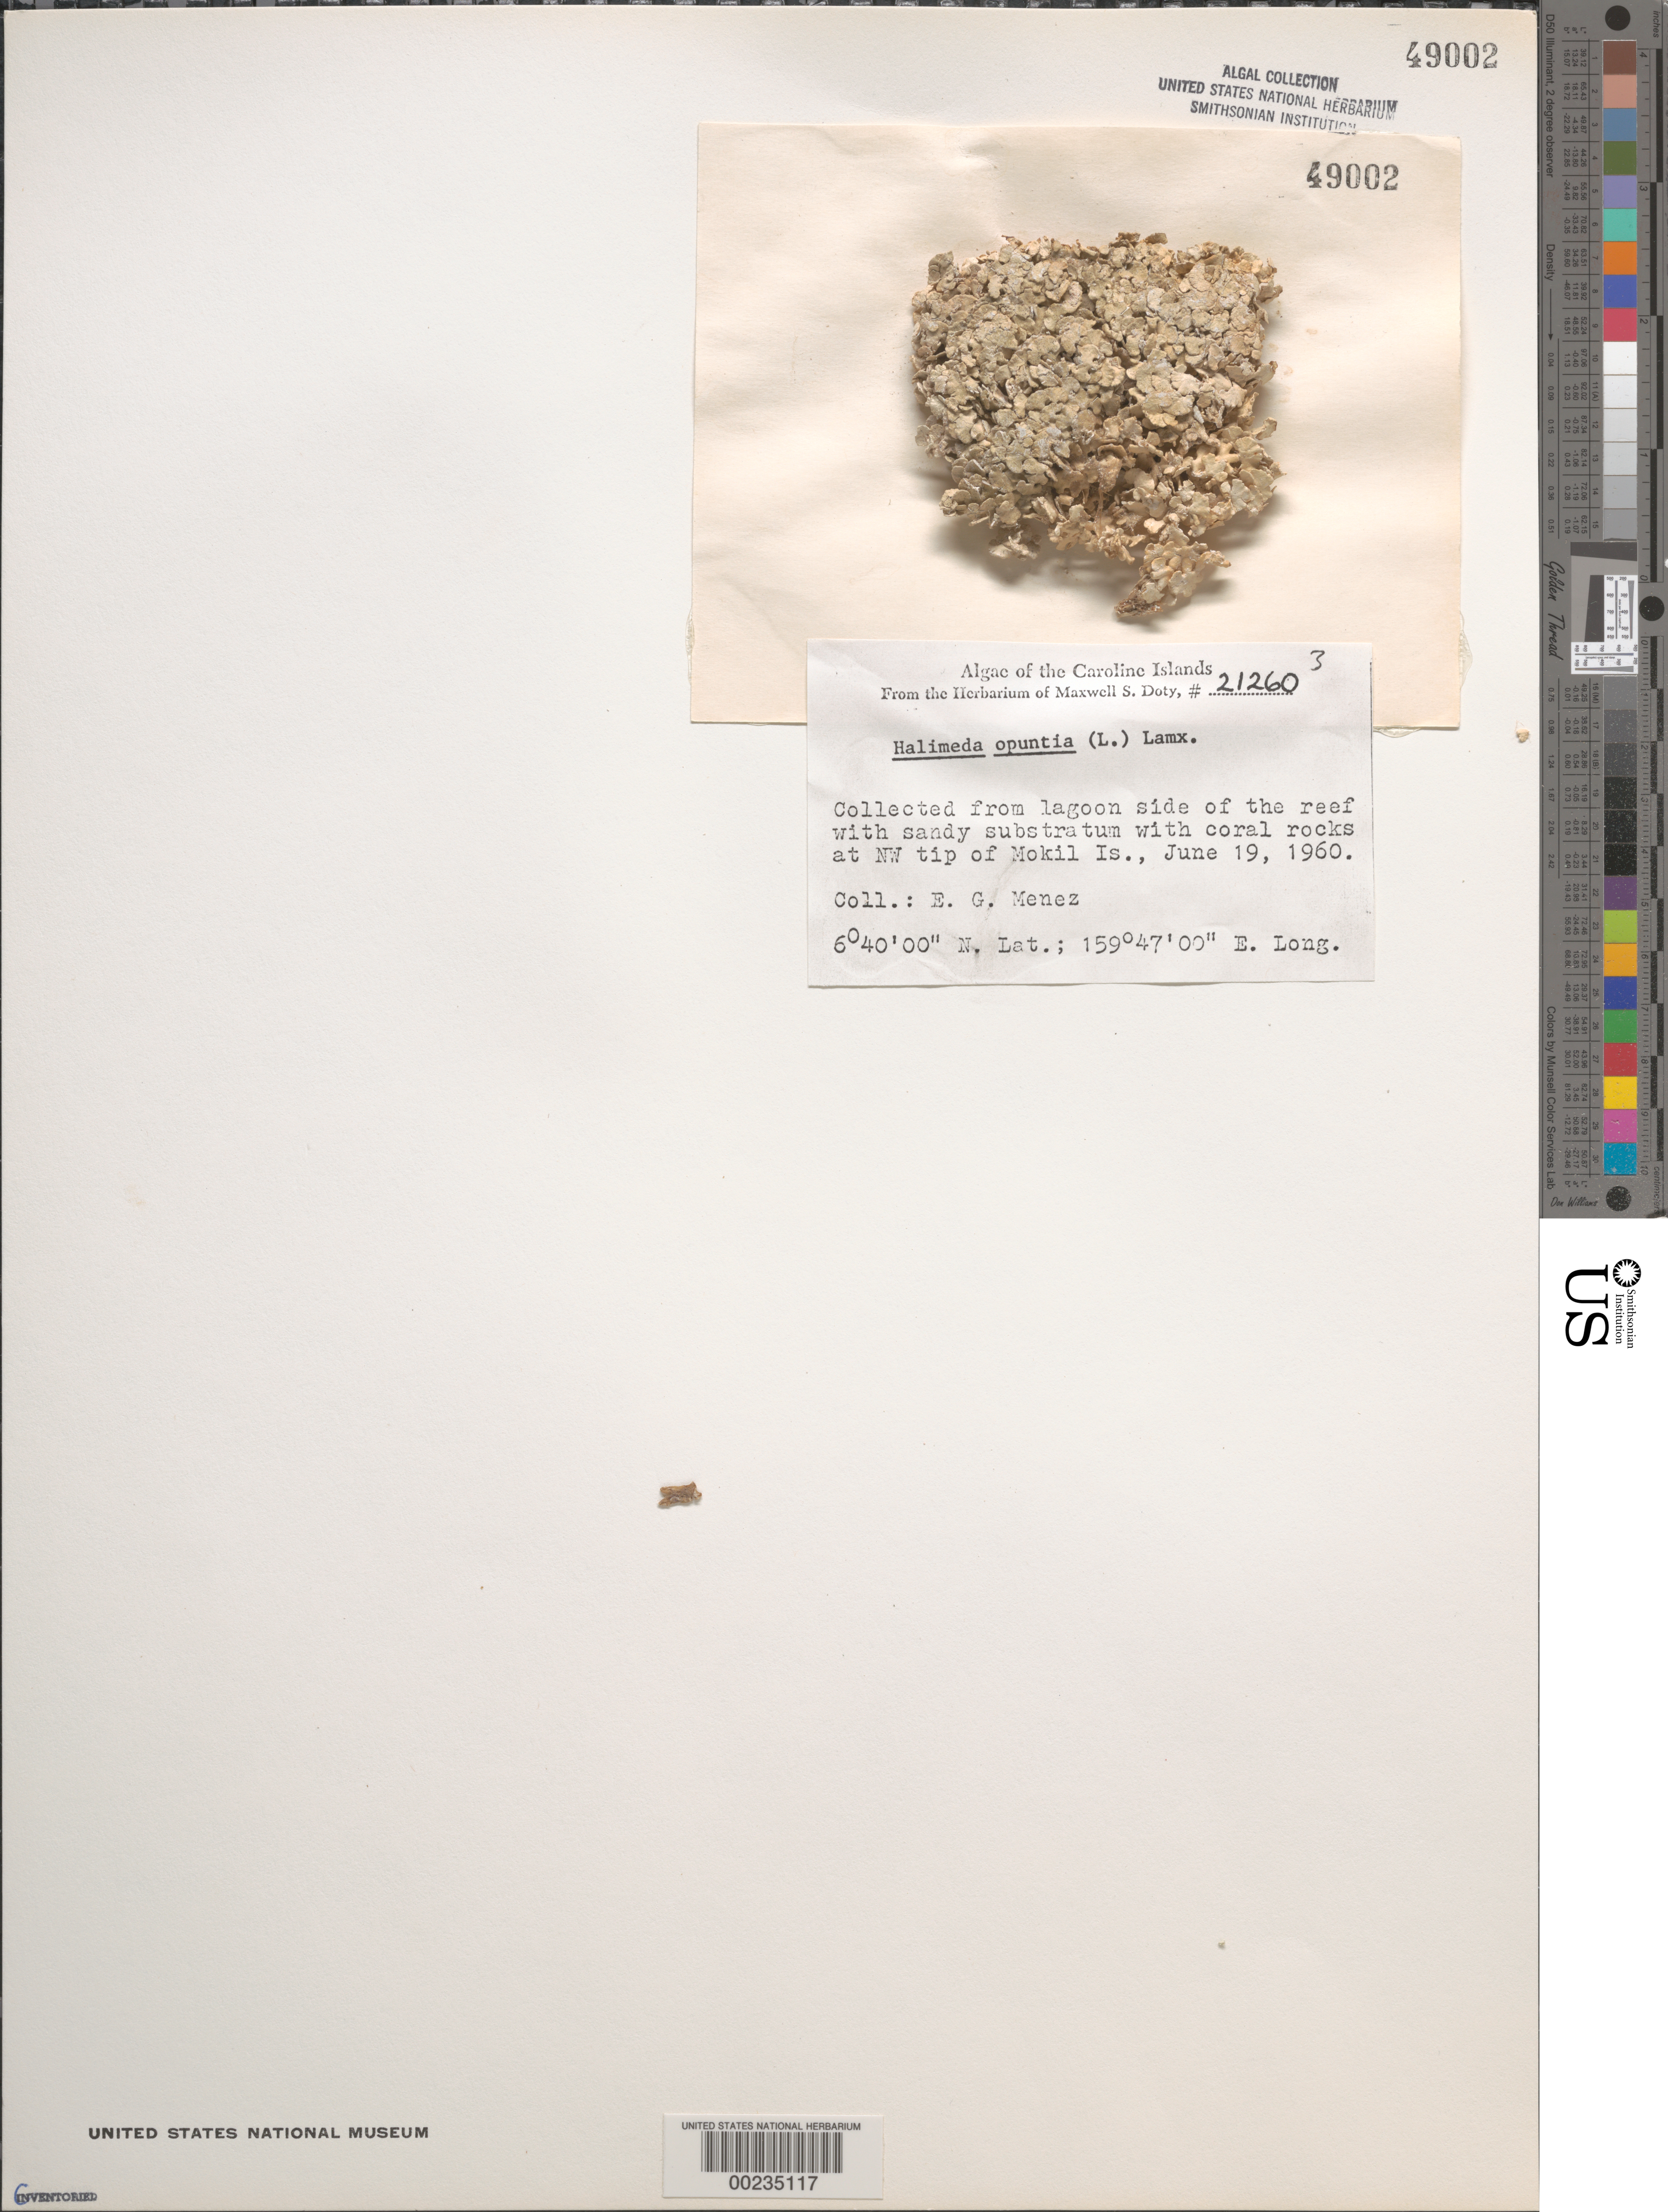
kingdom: Plantae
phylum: Chlorophyta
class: Ulvophyceae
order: Bryopsidales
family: Halimedaceae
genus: Halimeda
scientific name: Halimeda opuntia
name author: (L.) J.V.Lamouroux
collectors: Meñez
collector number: MSD 21260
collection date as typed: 19 Jun 1960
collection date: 1960-06-19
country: Micronesia, Federated States of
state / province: Pohnpei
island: Mwokil (Mokil) Atoll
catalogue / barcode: US 49002